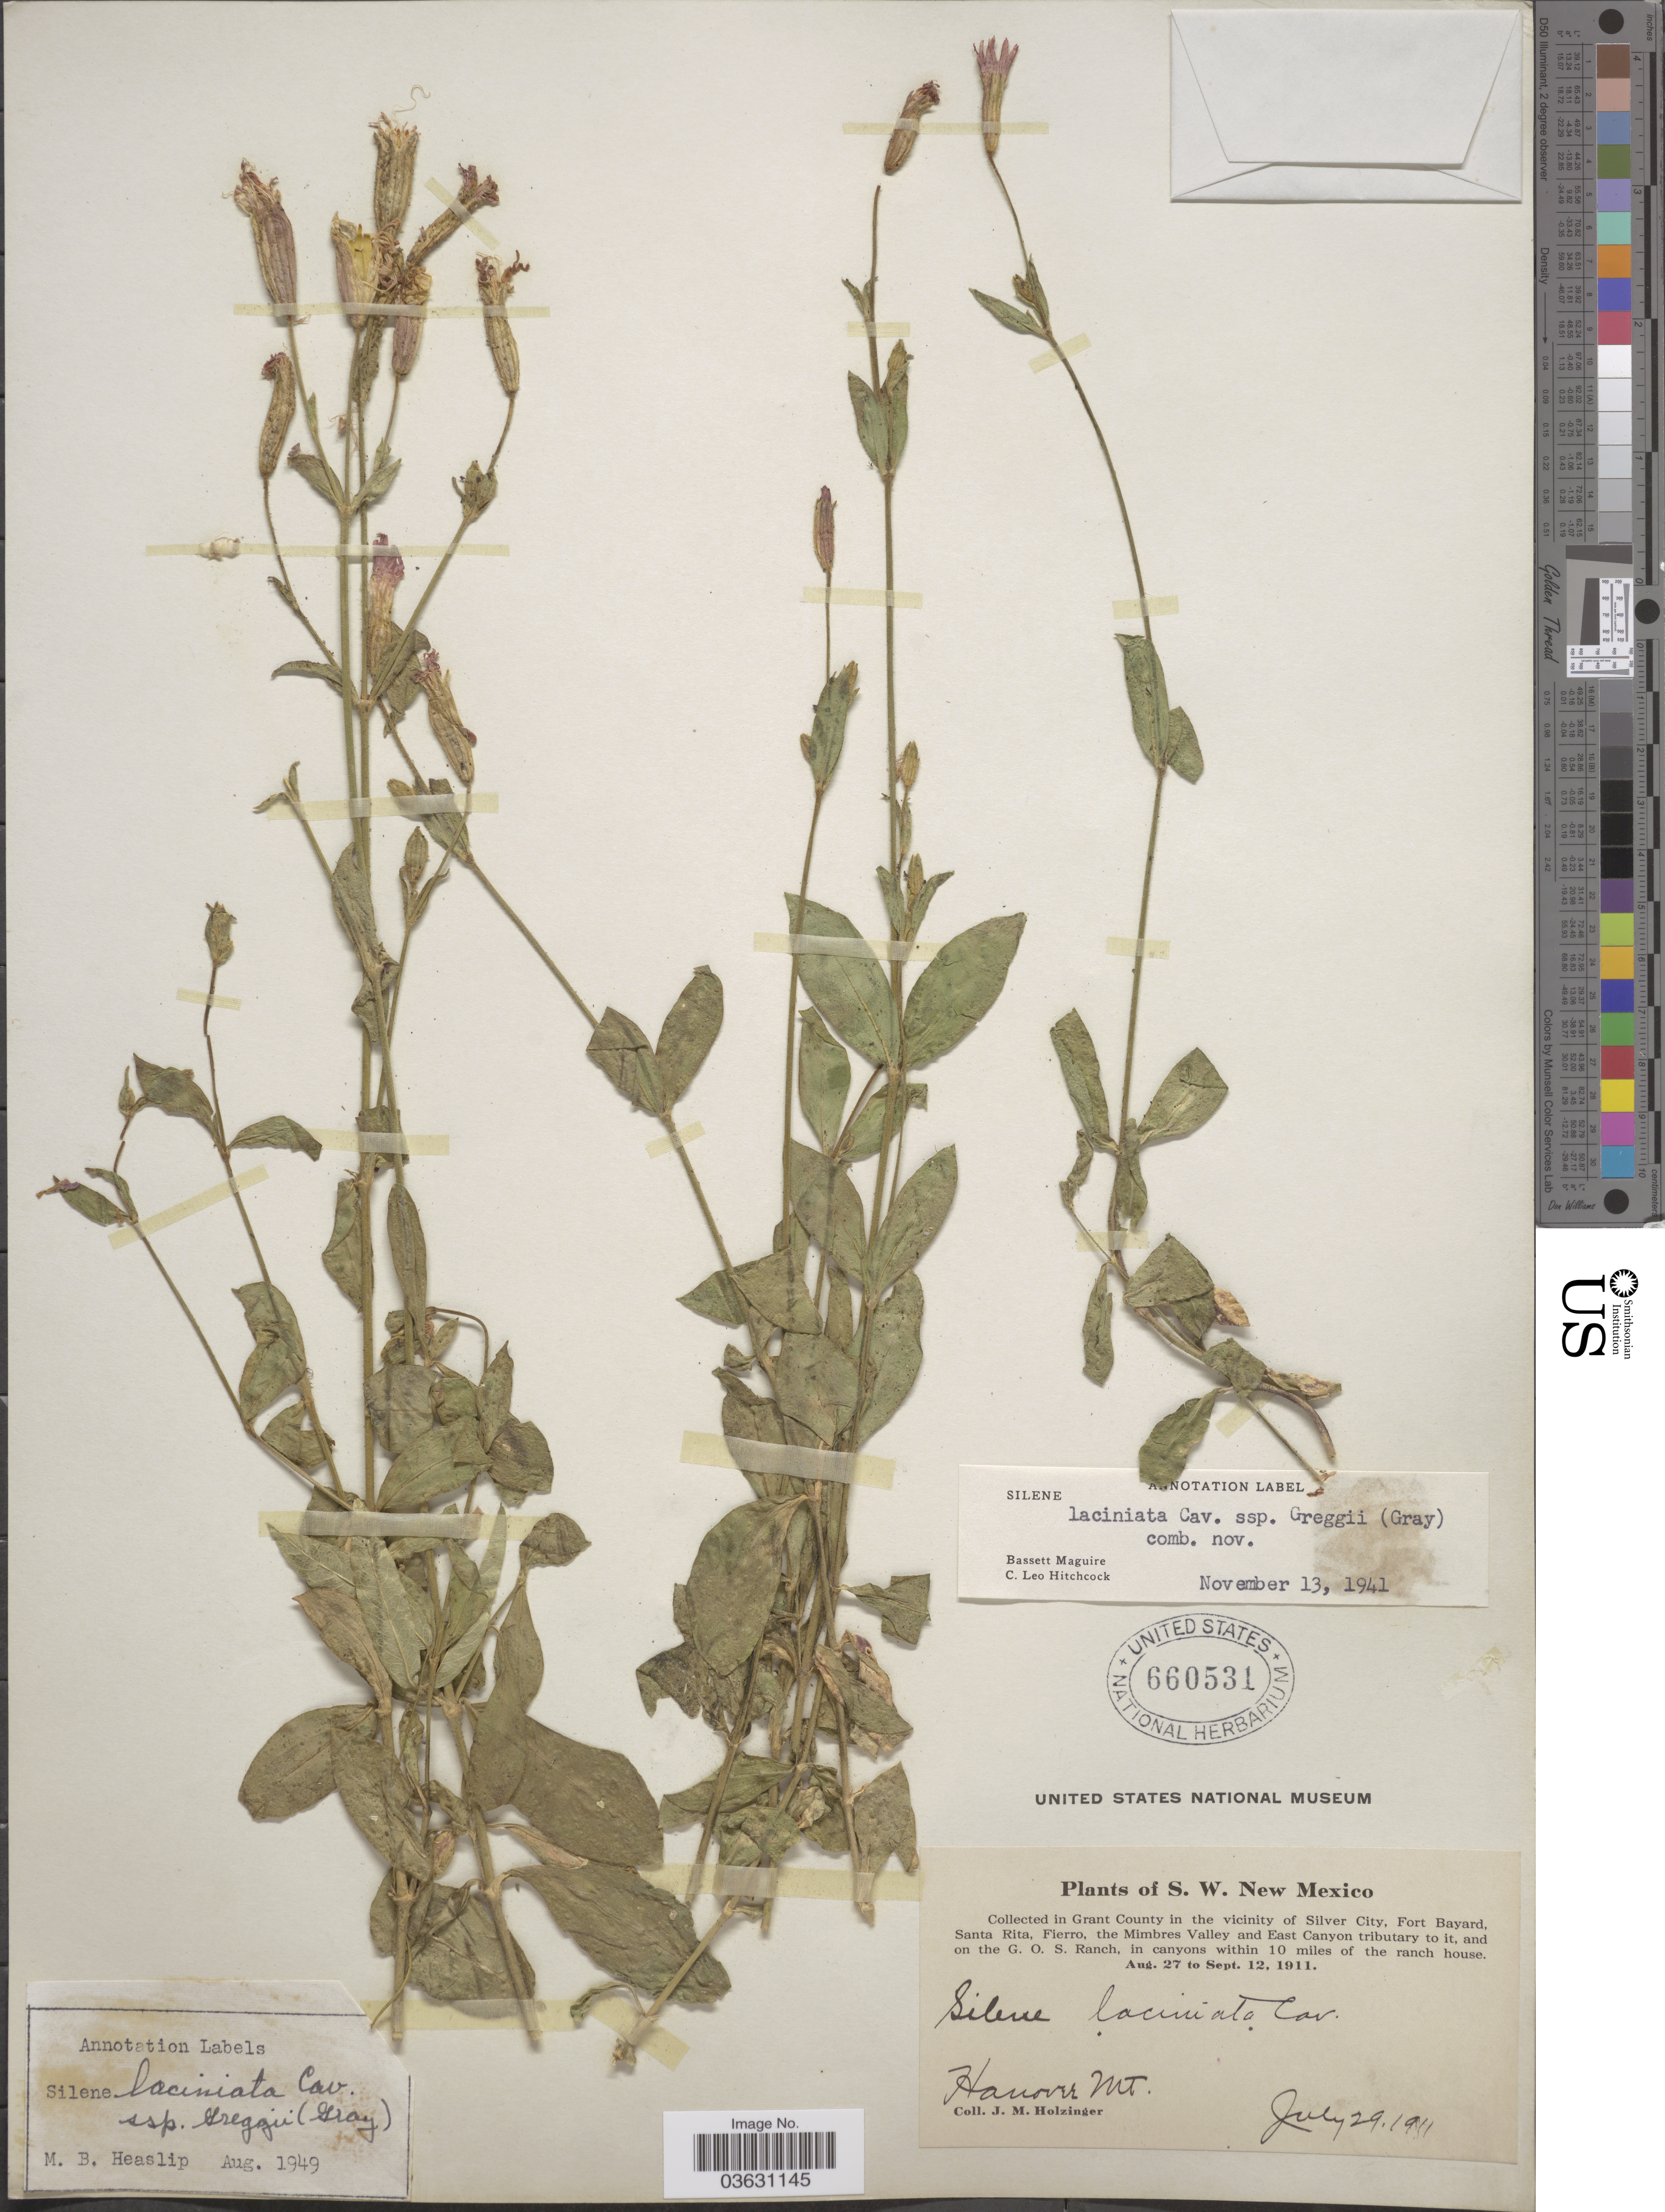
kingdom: Plantae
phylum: Tracheophyta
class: Magnoliopsida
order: Caryophyllales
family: Caryophyllaceae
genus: Silene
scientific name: Silene laciniata subsp. greggii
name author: (A. Gray) C.L. Hitchc. & Maguire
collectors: J. M. Holzinger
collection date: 1911-07-29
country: United States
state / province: New Mexico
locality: S. W. New Mexico. In Grant County in the vicinity of Silver City, Fort Bayard, Santa Rita, Fierro, the Mimbres Valley and East Canyon tributary to it, and on the G. O. S. Ranch, in canyons within 10 miles of the ranch house. Hanover Mt.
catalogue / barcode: US 660531